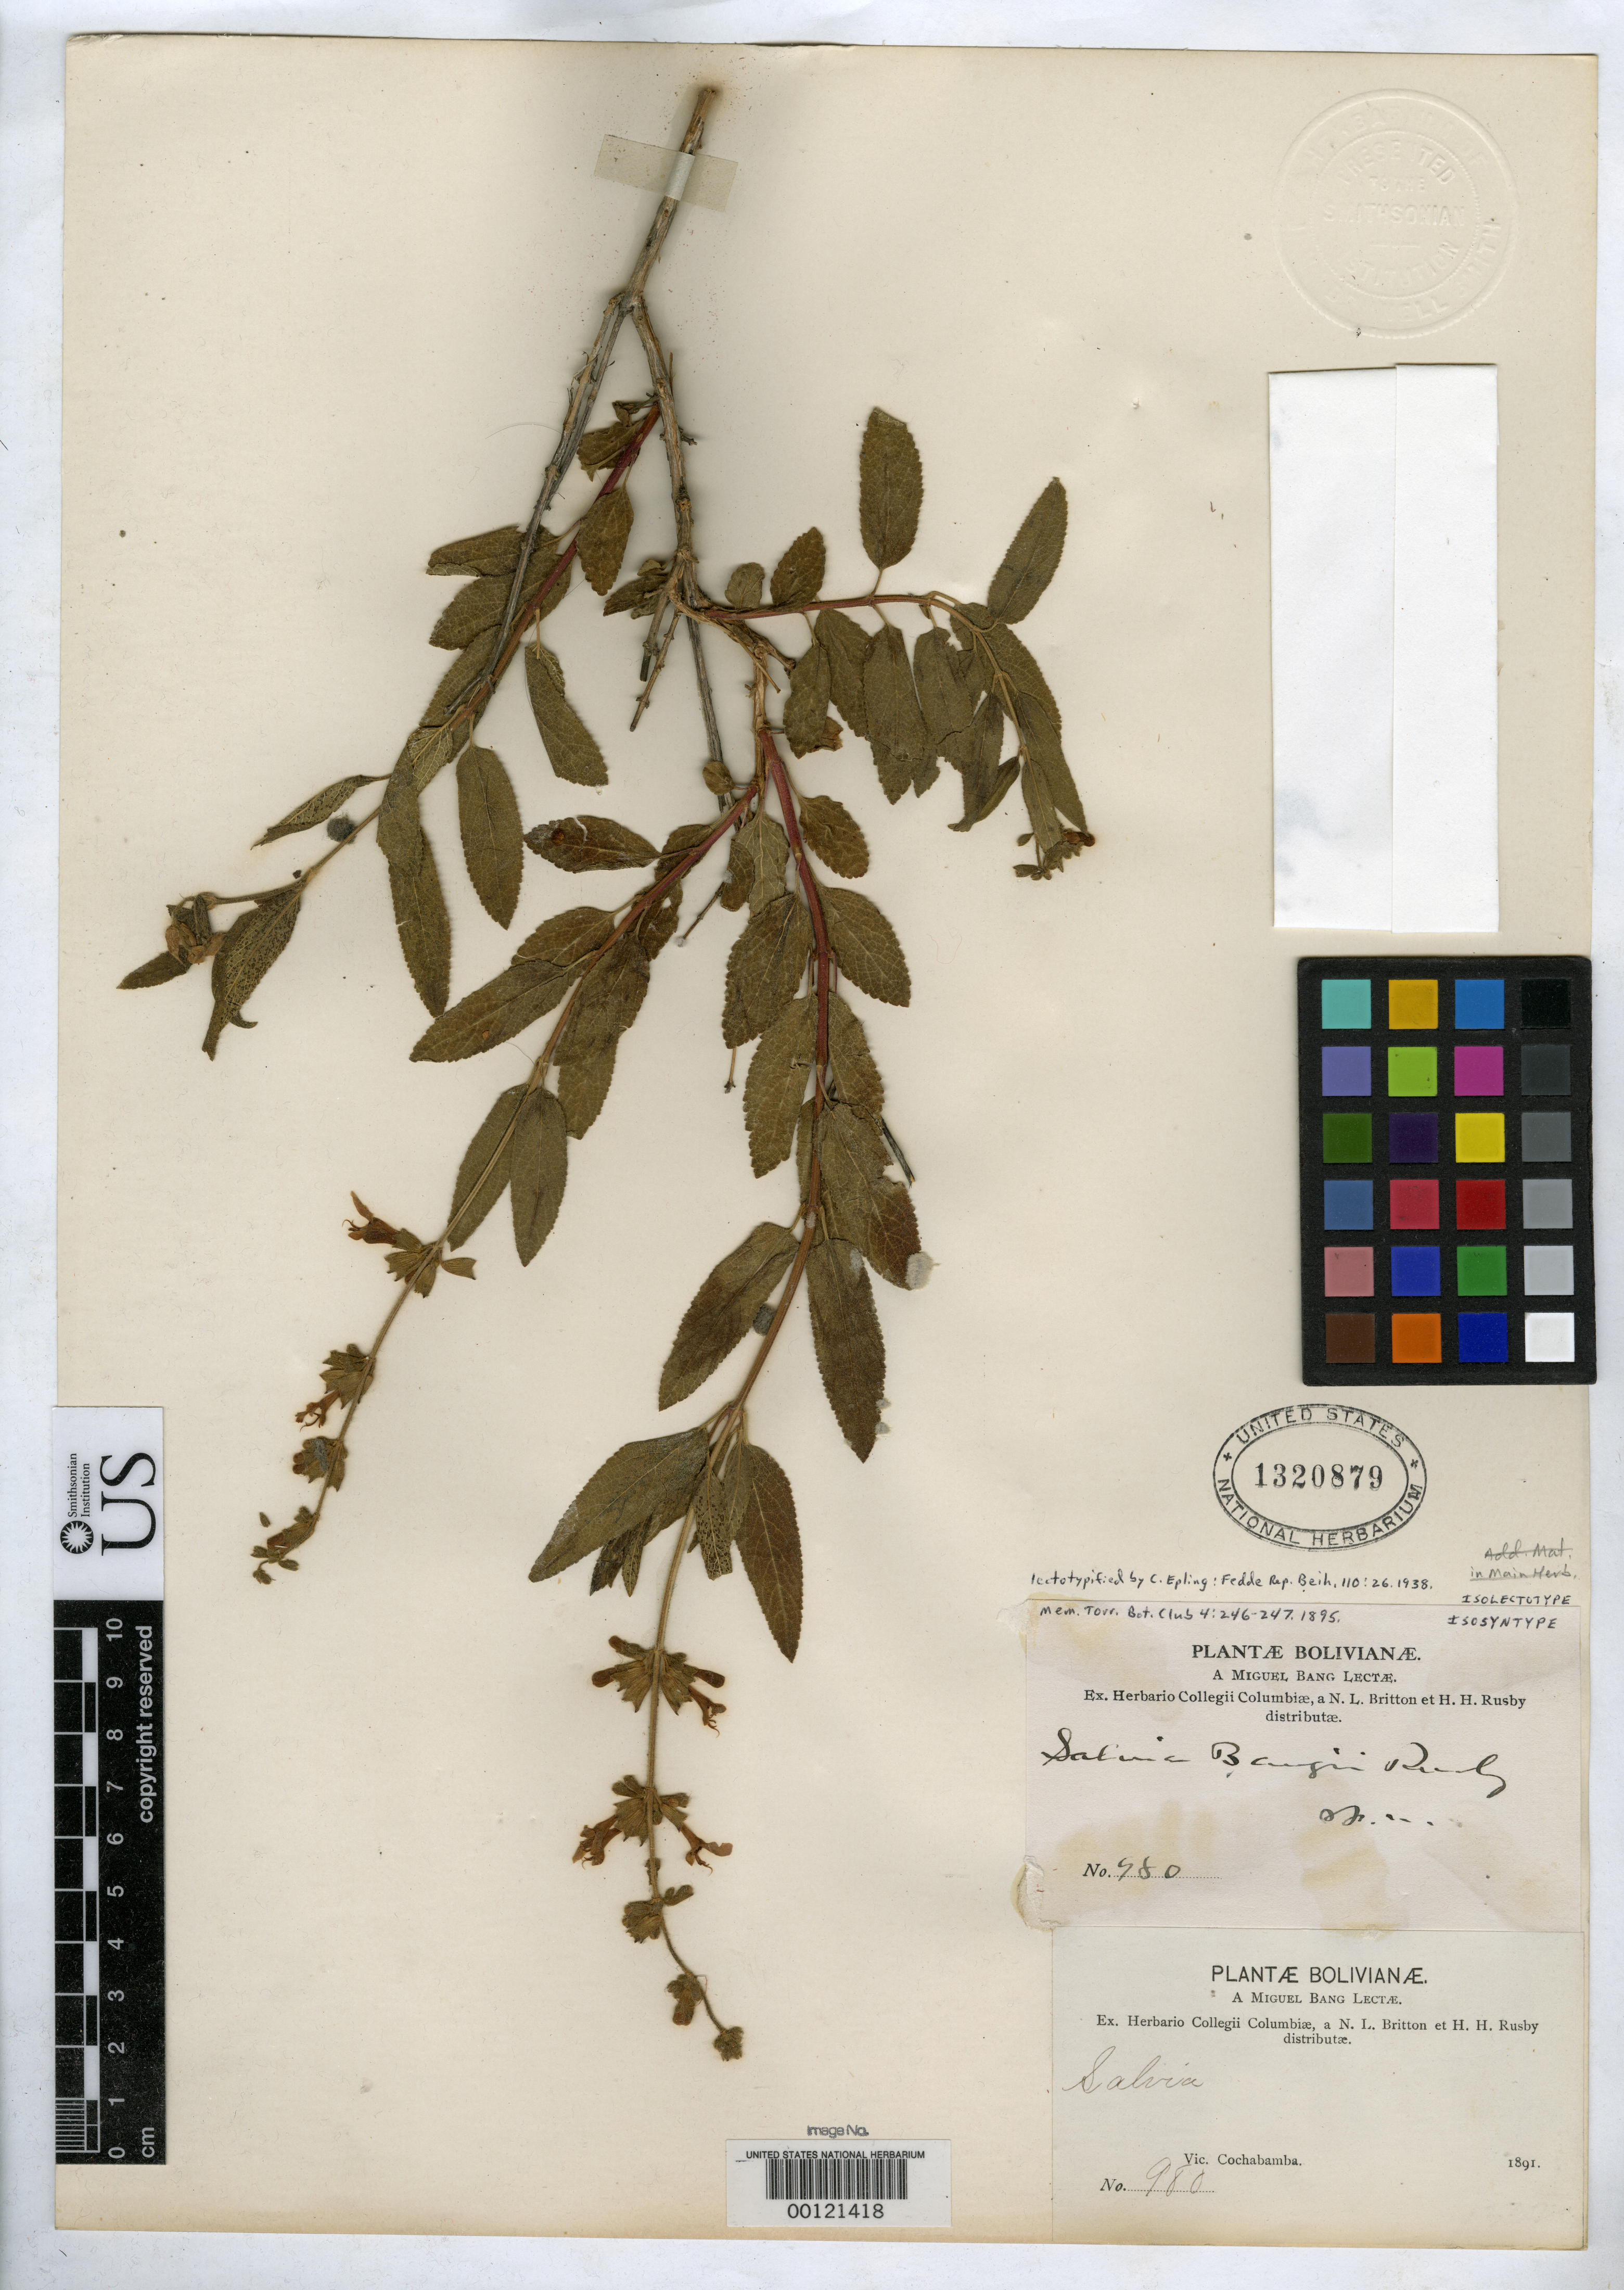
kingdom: Plantae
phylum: Tracheophyta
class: Magnoliopsida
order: Lamiales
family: Lamiaceae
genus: Salvia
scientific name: Salvia bangii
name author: Rusby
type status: Isotype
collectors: M. Bang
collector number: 980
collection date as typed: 1891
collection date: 1891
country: Bolivia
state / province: Cochabamba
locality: Vicinity of Cochabamba.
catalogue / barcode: US 1320879